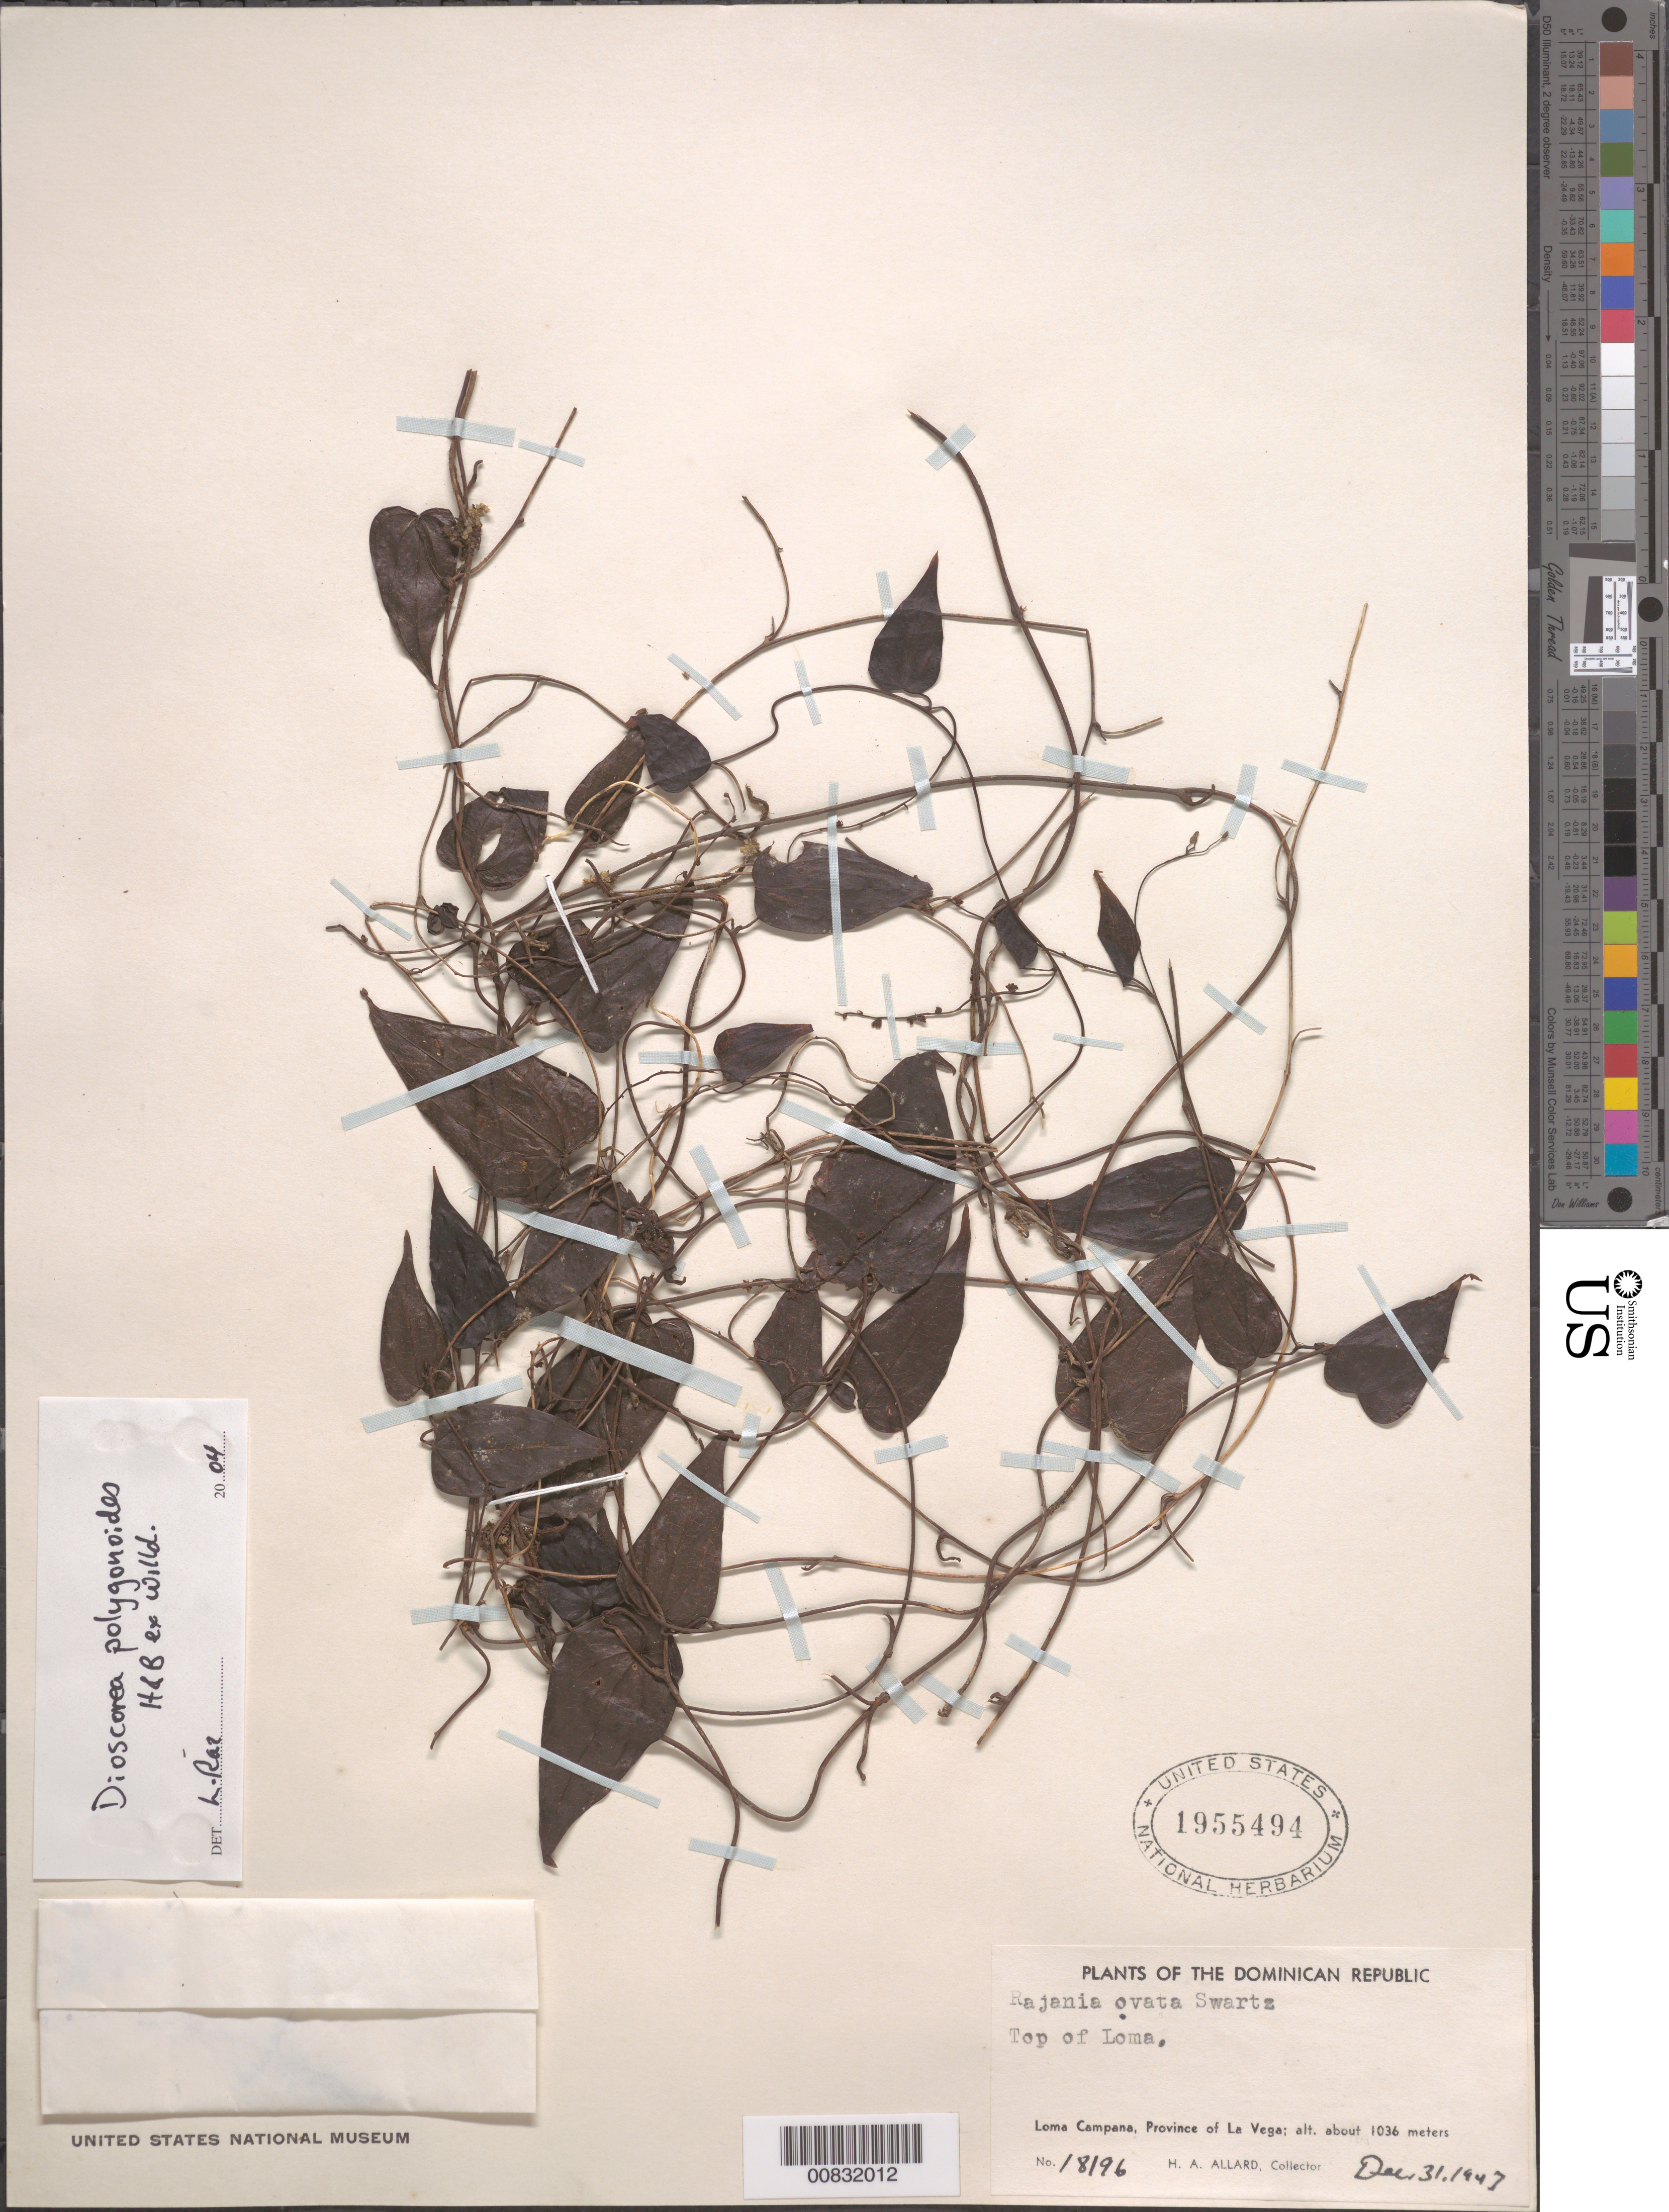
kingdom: Plantae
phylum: Tracheophyta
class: Liliopsida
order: Dioscoreales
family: Dioscoreaceae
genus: Dioscorea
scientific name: Dioscorea polygonoides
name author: Humb. & Bonpl. ex Willd.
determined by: Raz, Lauren, (K)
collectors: H. A. Allard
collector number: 18196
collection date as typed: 31 Dec 1947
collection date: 1947-12-31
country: Dominican Republic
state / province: La Vega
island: Hispaniola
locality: Loma Campana. Top of Loma.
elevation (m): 1036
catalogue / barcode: US 1955494